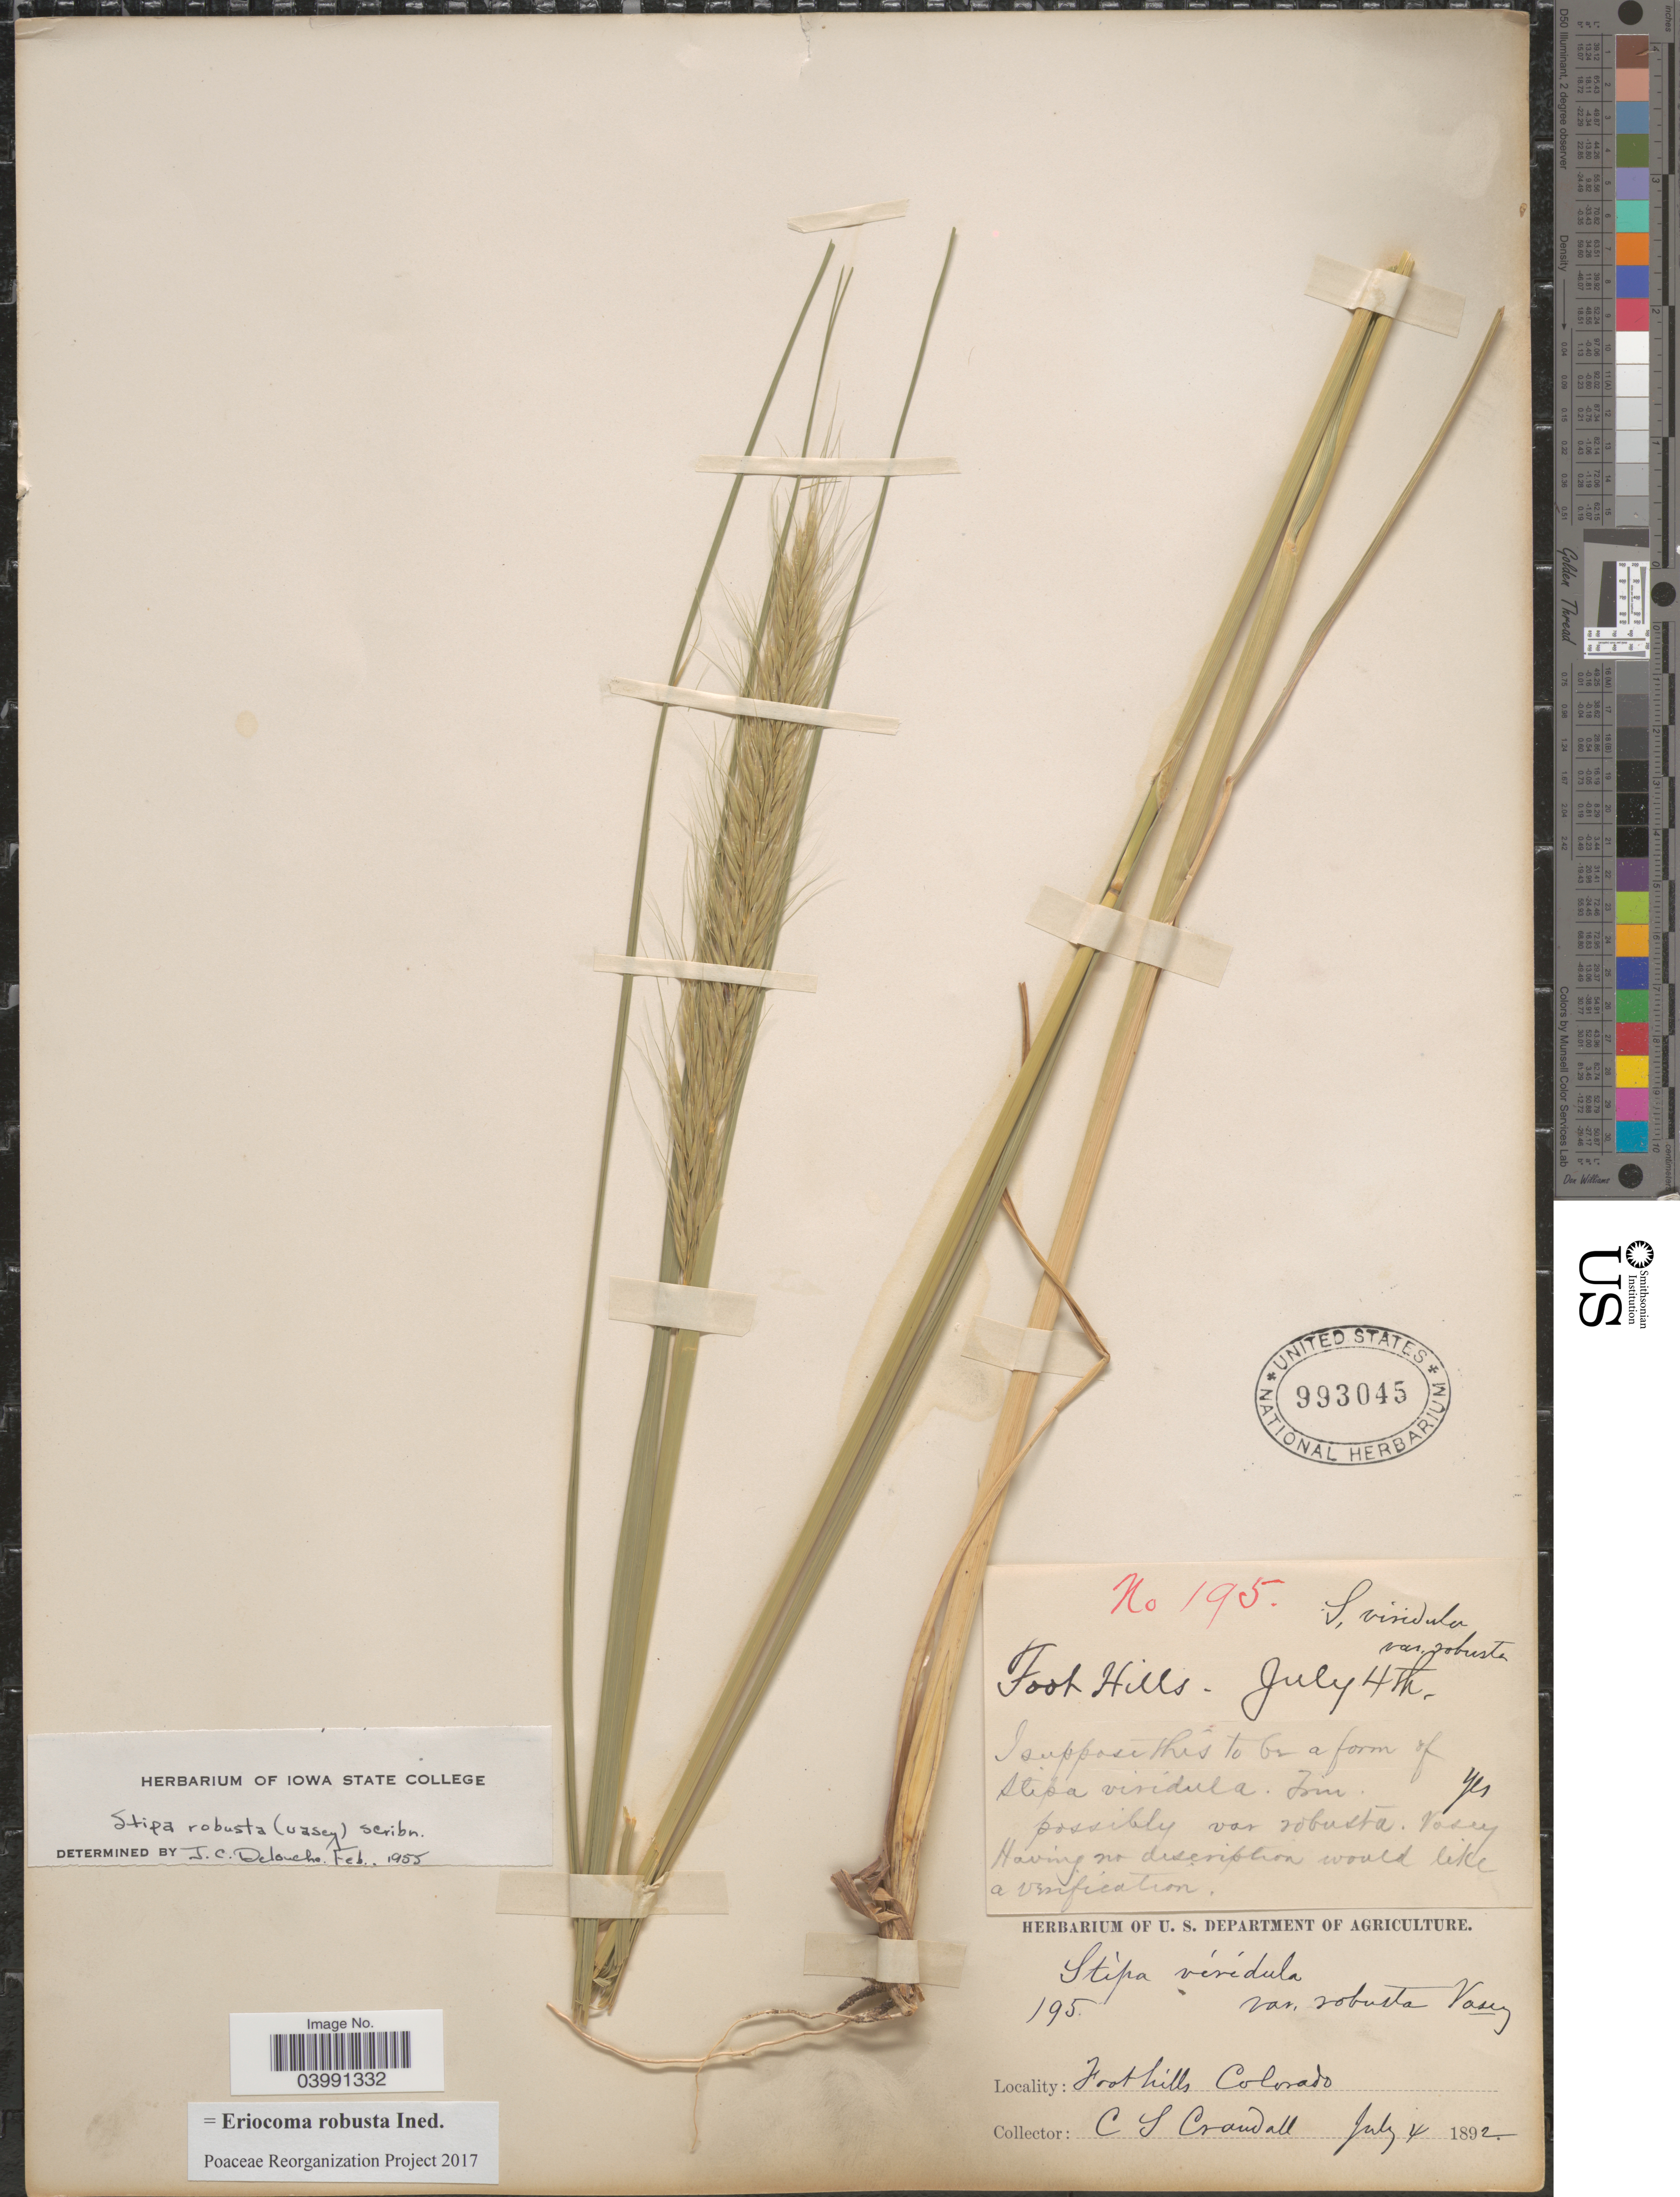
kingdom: Plantae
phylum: Tracheophyta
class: Liliopsida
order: Poales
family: Poaceae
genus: Eriocoma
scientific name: Eriocoma robusta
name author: (Vasey) Romasch.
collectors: C. Crandall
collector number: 195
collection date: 1892-07-04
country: United States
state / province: Colorado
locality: Foothills.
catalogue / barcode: US 993045